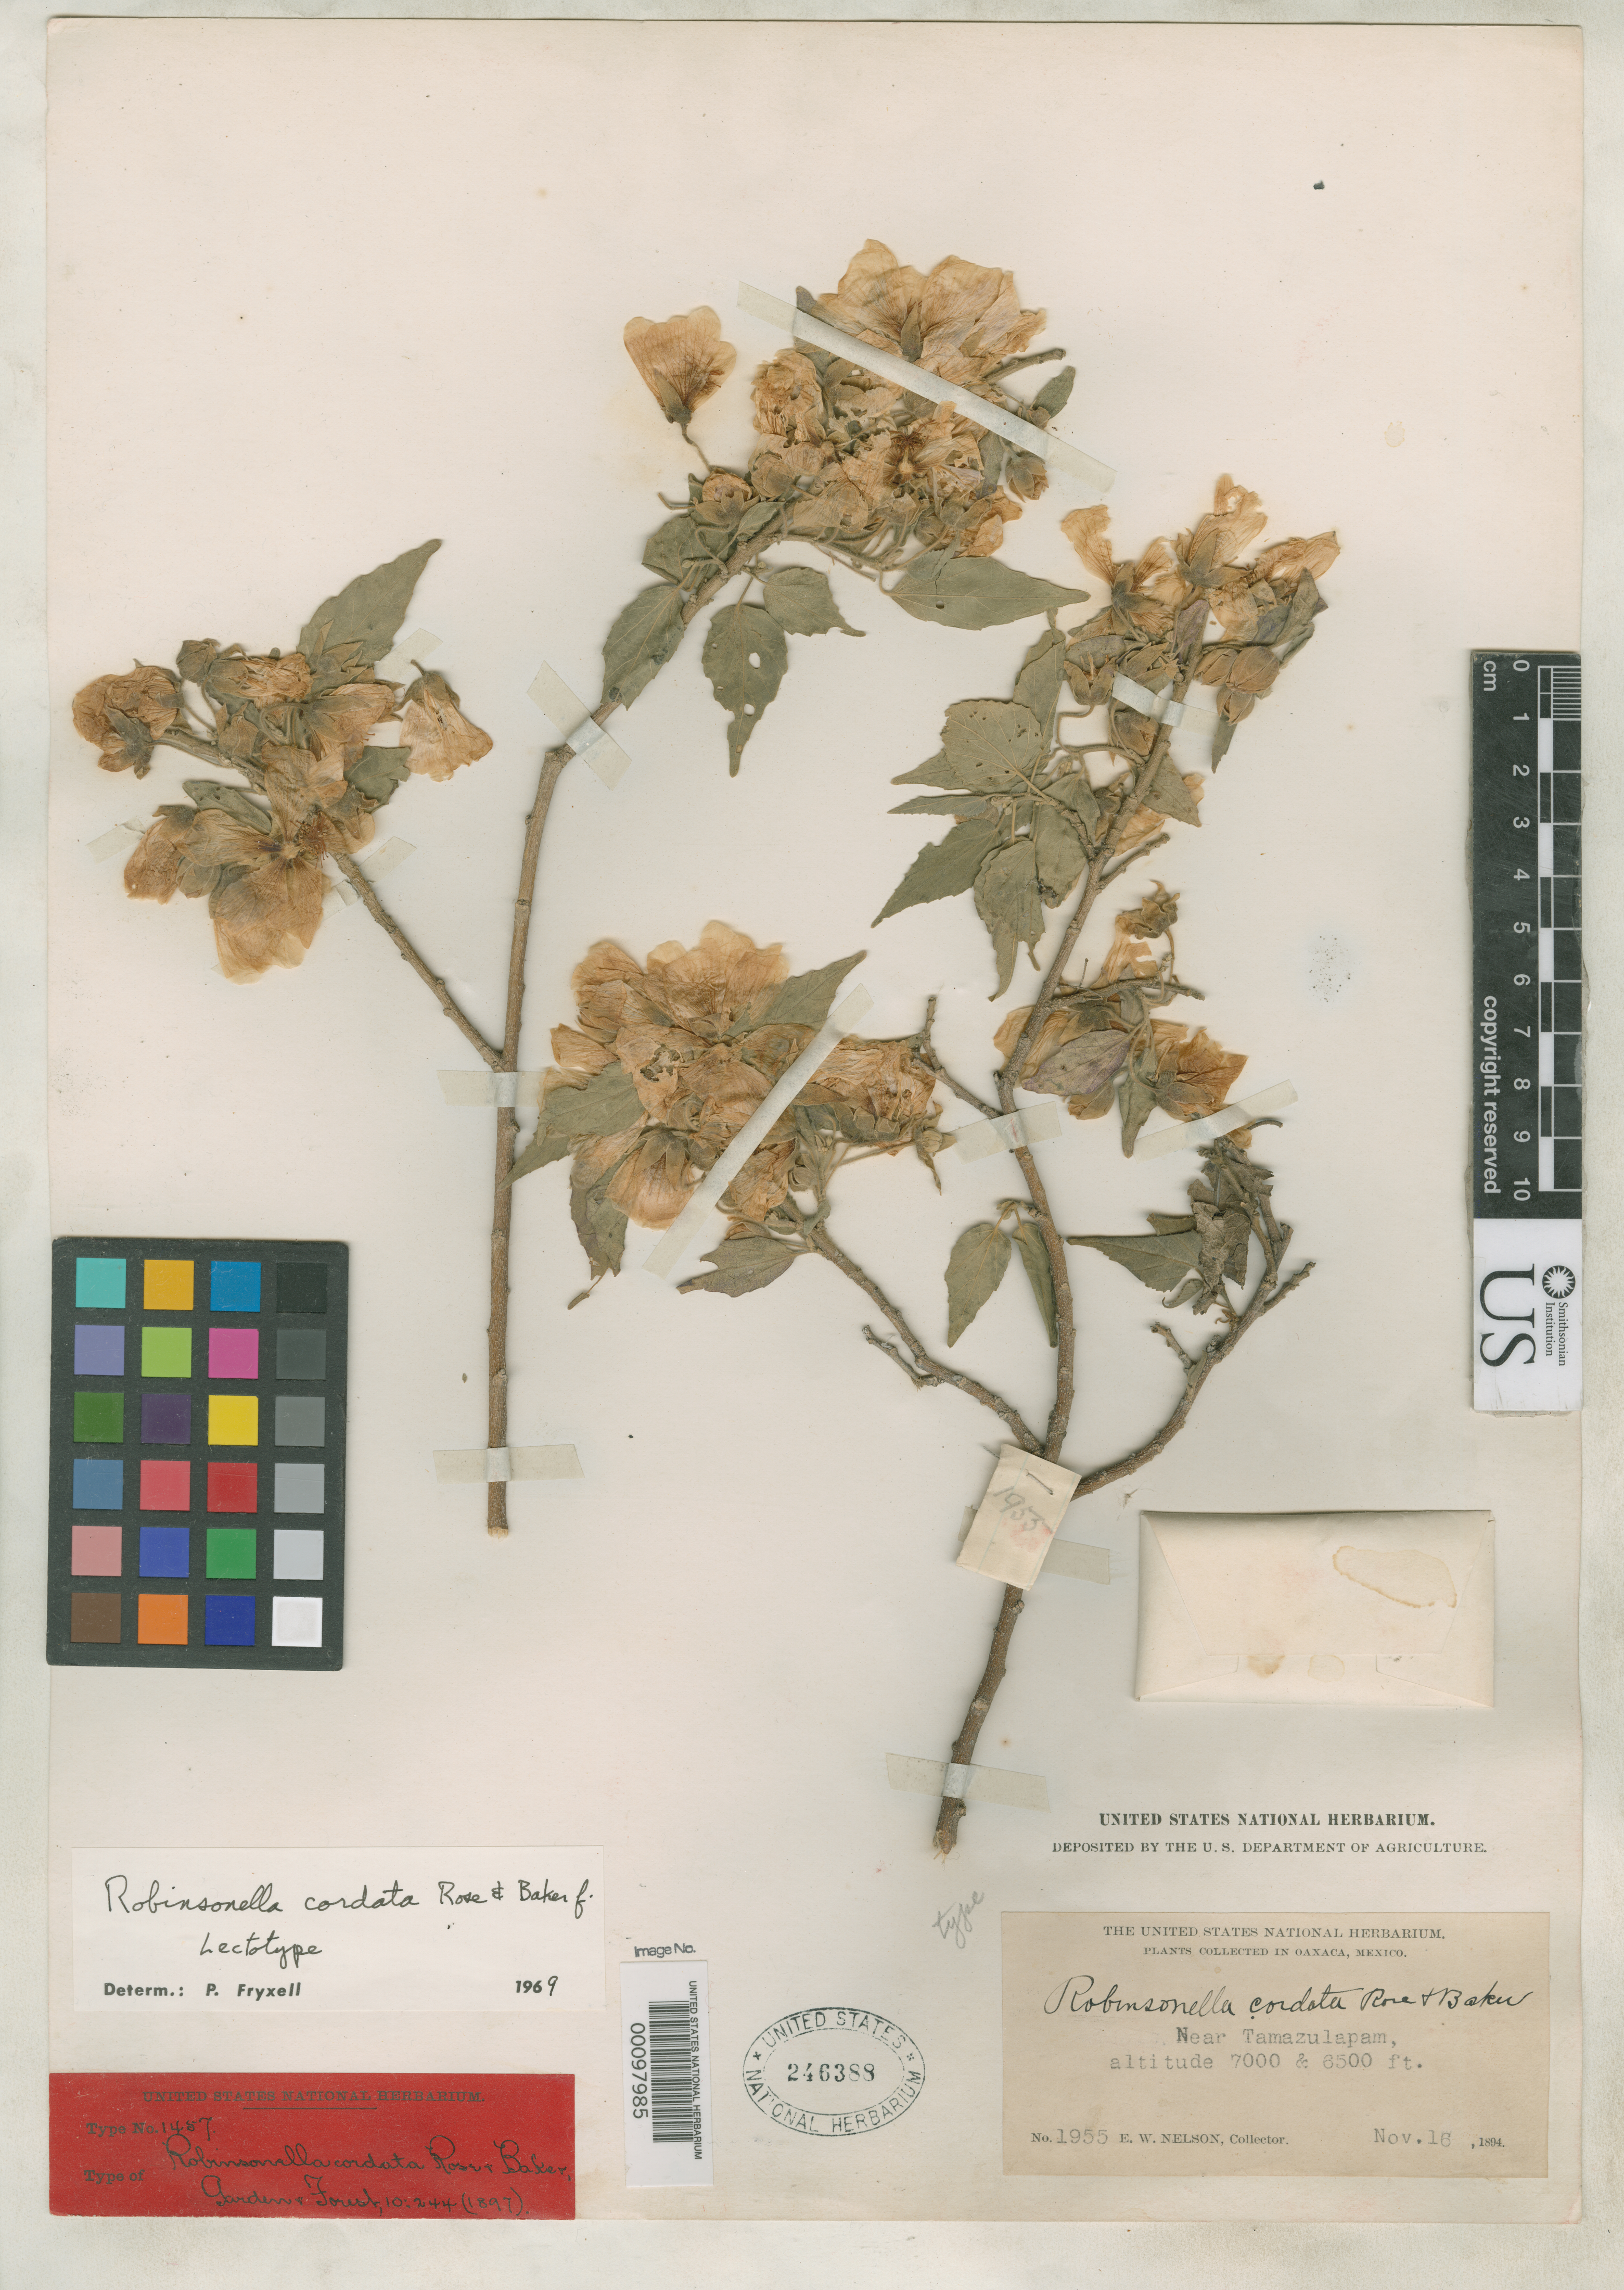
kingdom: Plantae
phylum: Tracheophyta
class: Magnoliopsida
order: Malvales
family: Malvaceae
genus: Robinsonella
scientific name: Robinsonella cordata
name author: Rose & Baker f.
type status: Lectotype; Syntype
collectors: E. W. Nelson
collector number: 1955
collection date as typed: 16 Nov 1894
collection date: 1894-11-16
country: Mexico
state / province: Oaxaca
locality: Near Tamazulapam.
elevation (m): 1981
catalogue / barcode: US 246388